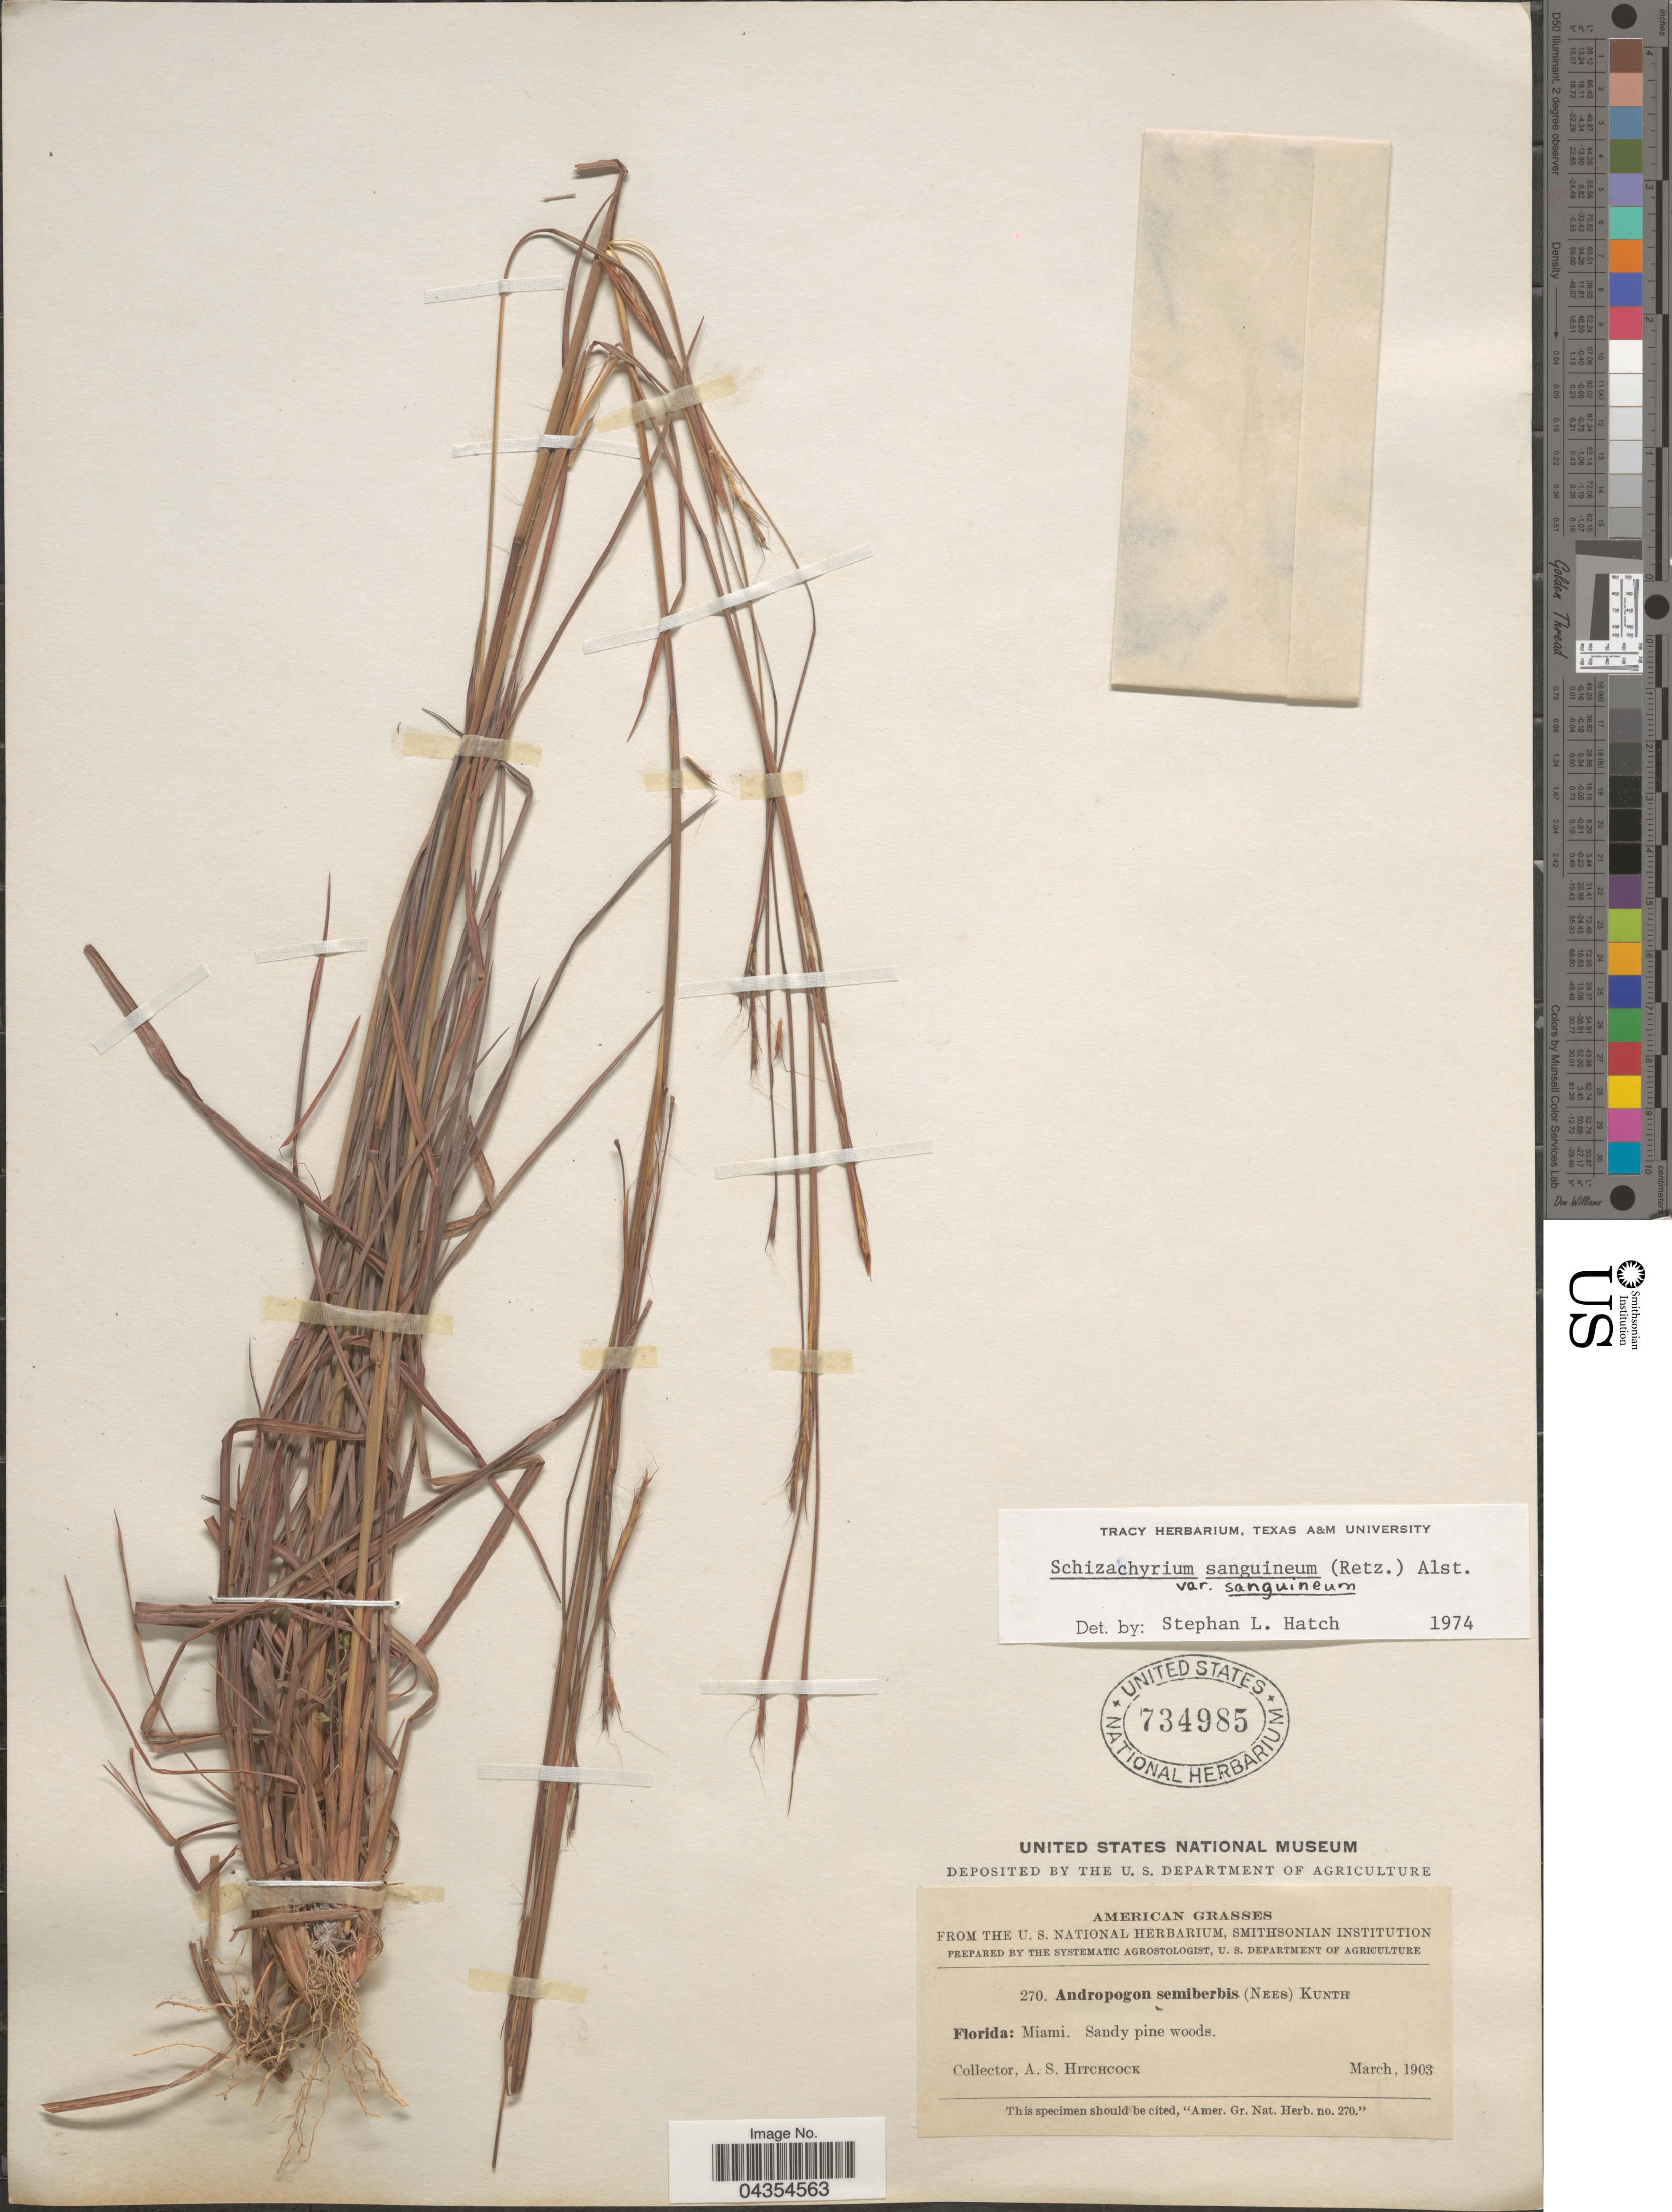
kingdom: Plantae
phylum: Tracheophyta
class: Liliopsida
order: Poales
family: Poaceae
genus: Schizachyrium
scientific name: Schizachyrium sanguineum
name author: (Retz.) Alston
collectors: A. S. Hitchcock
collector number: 270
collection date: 1903-03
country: United States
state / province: Florida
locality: Miami. Sandy pine woods.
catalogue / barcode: US 734985